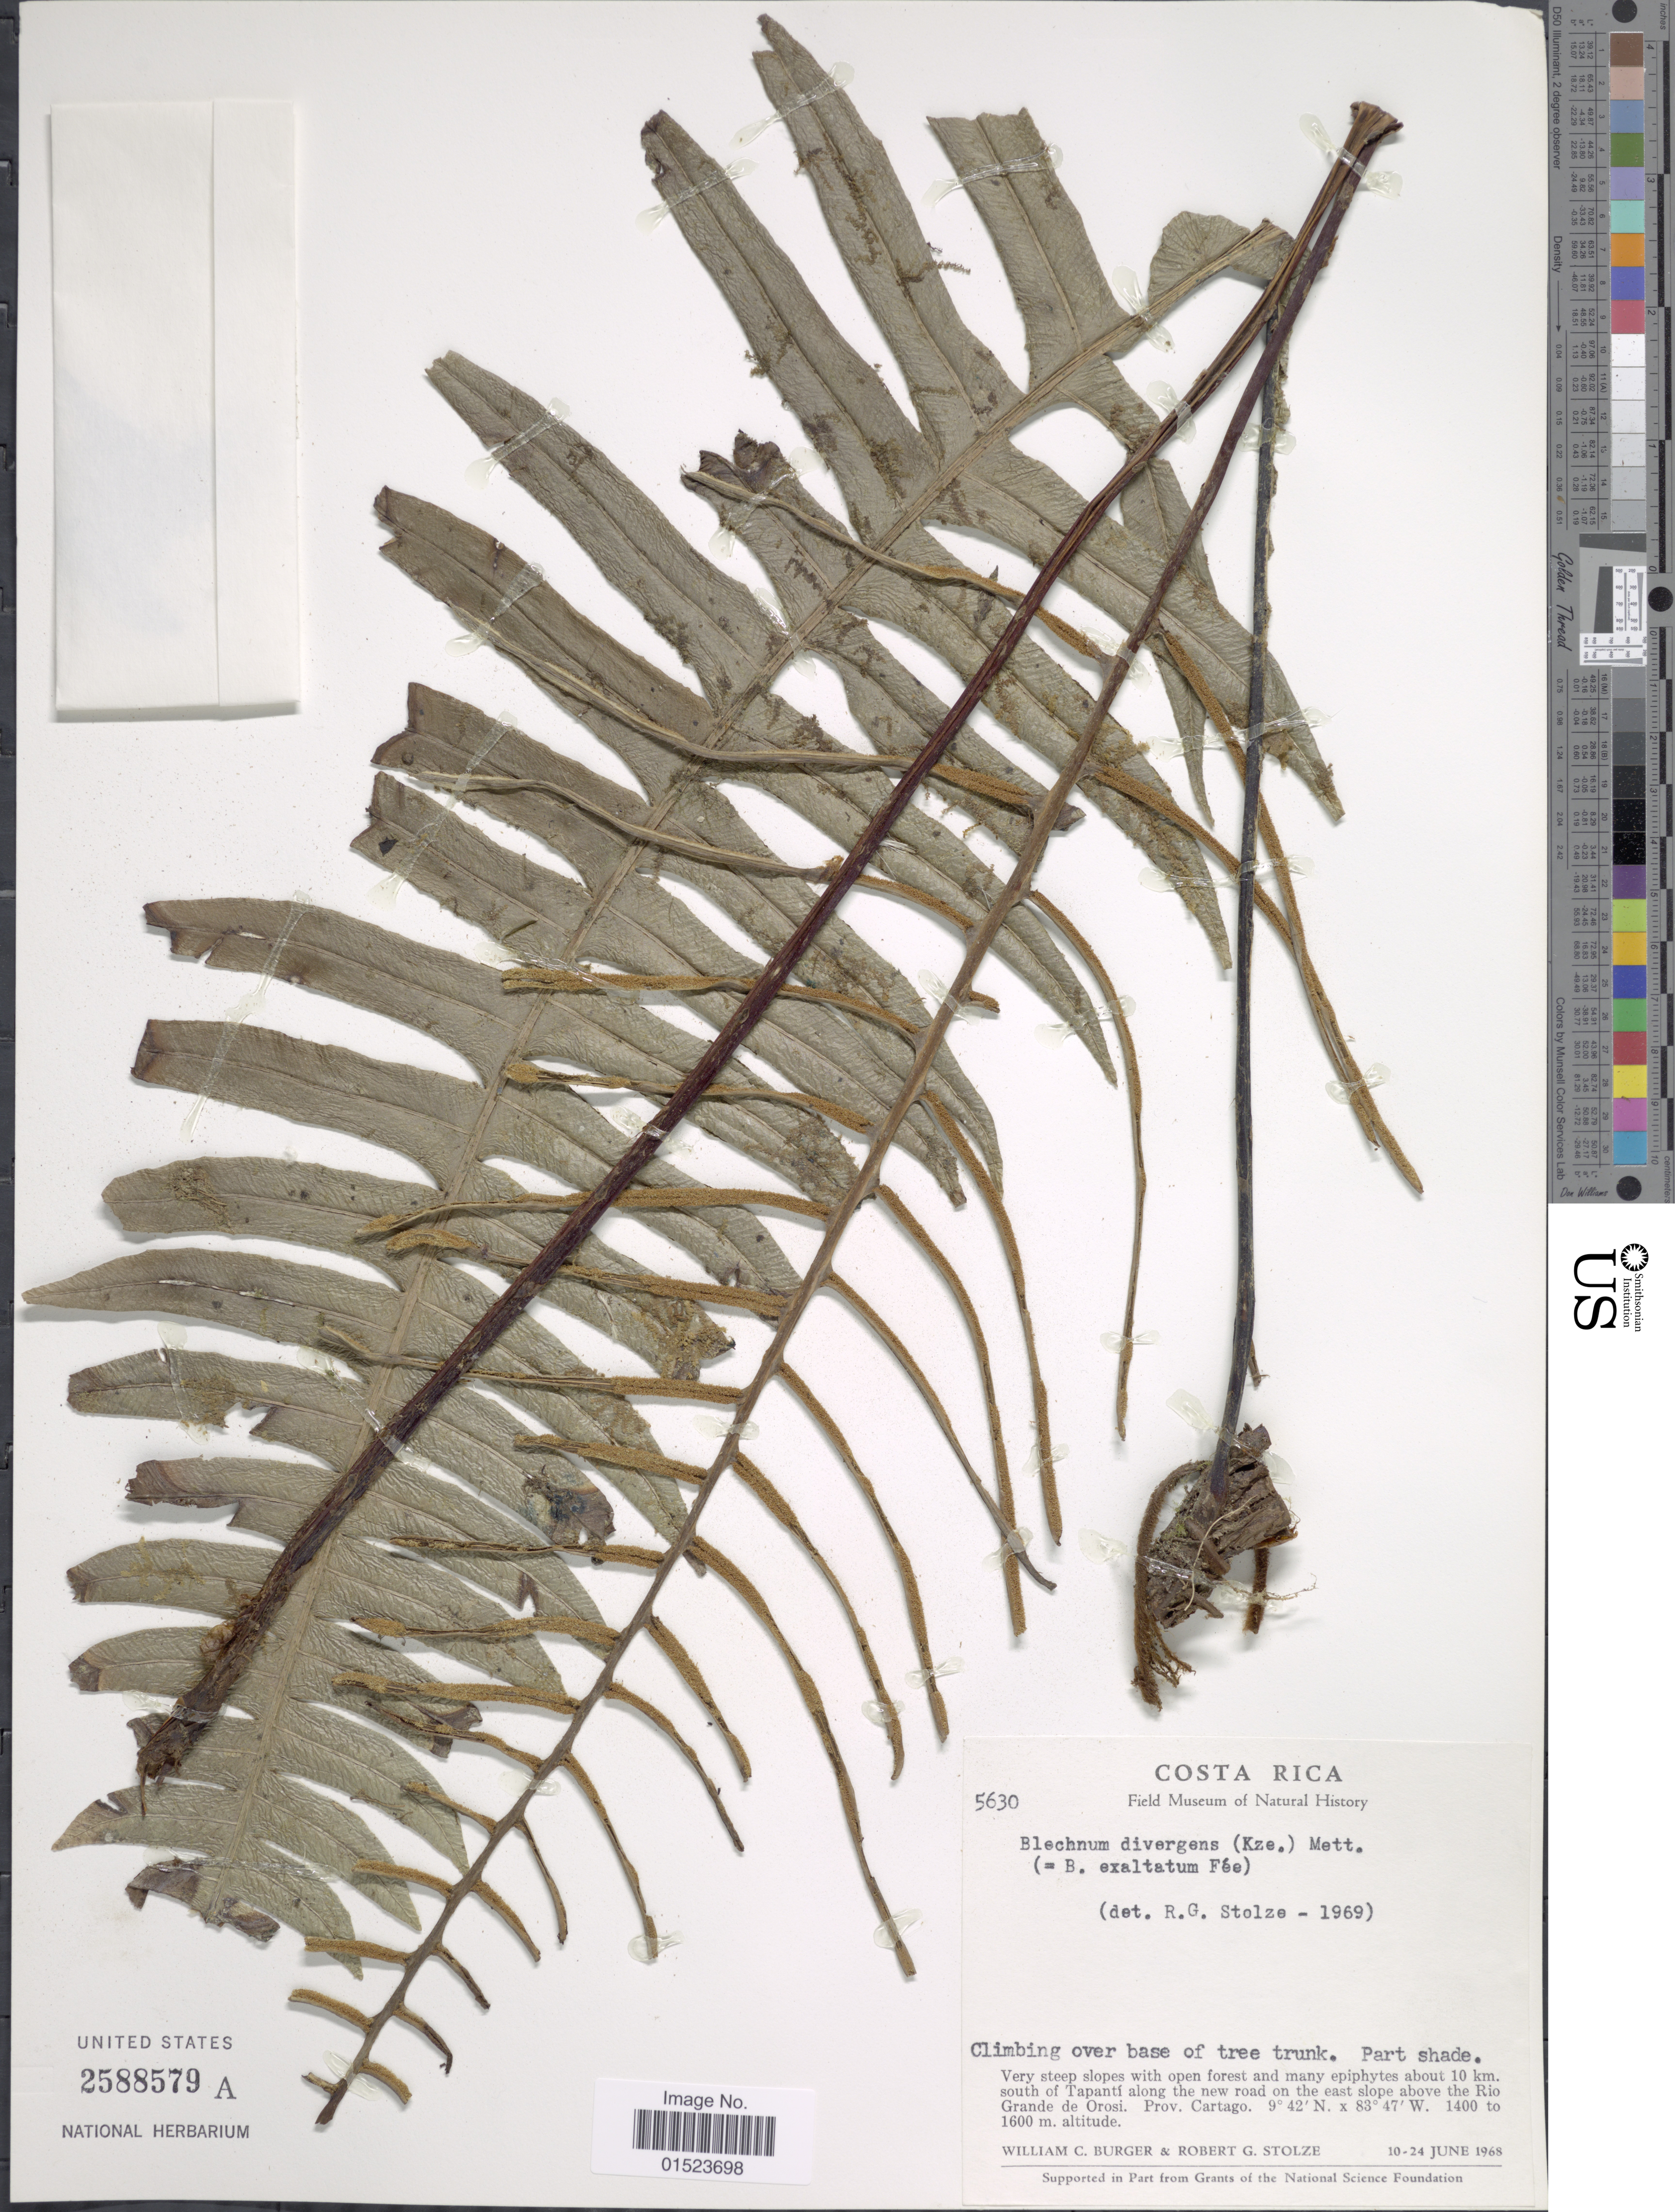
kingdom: Plantae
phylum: Tracheophyta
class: Polypodiopsida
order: Polypodiales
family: Blechnaceae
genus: Blechnum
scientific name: Blechnum divergens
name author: (Kunze) Mett.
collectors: W. Burger & R. G. Stolze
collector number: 5630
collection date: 1968-06-10/1968-06-24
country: Costa Rica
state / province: Cartago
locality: About 10 km. south of Tapantí along the new road on the east slope above the Río Grande de Orosi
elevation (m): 1400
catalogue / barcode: US 2588579A